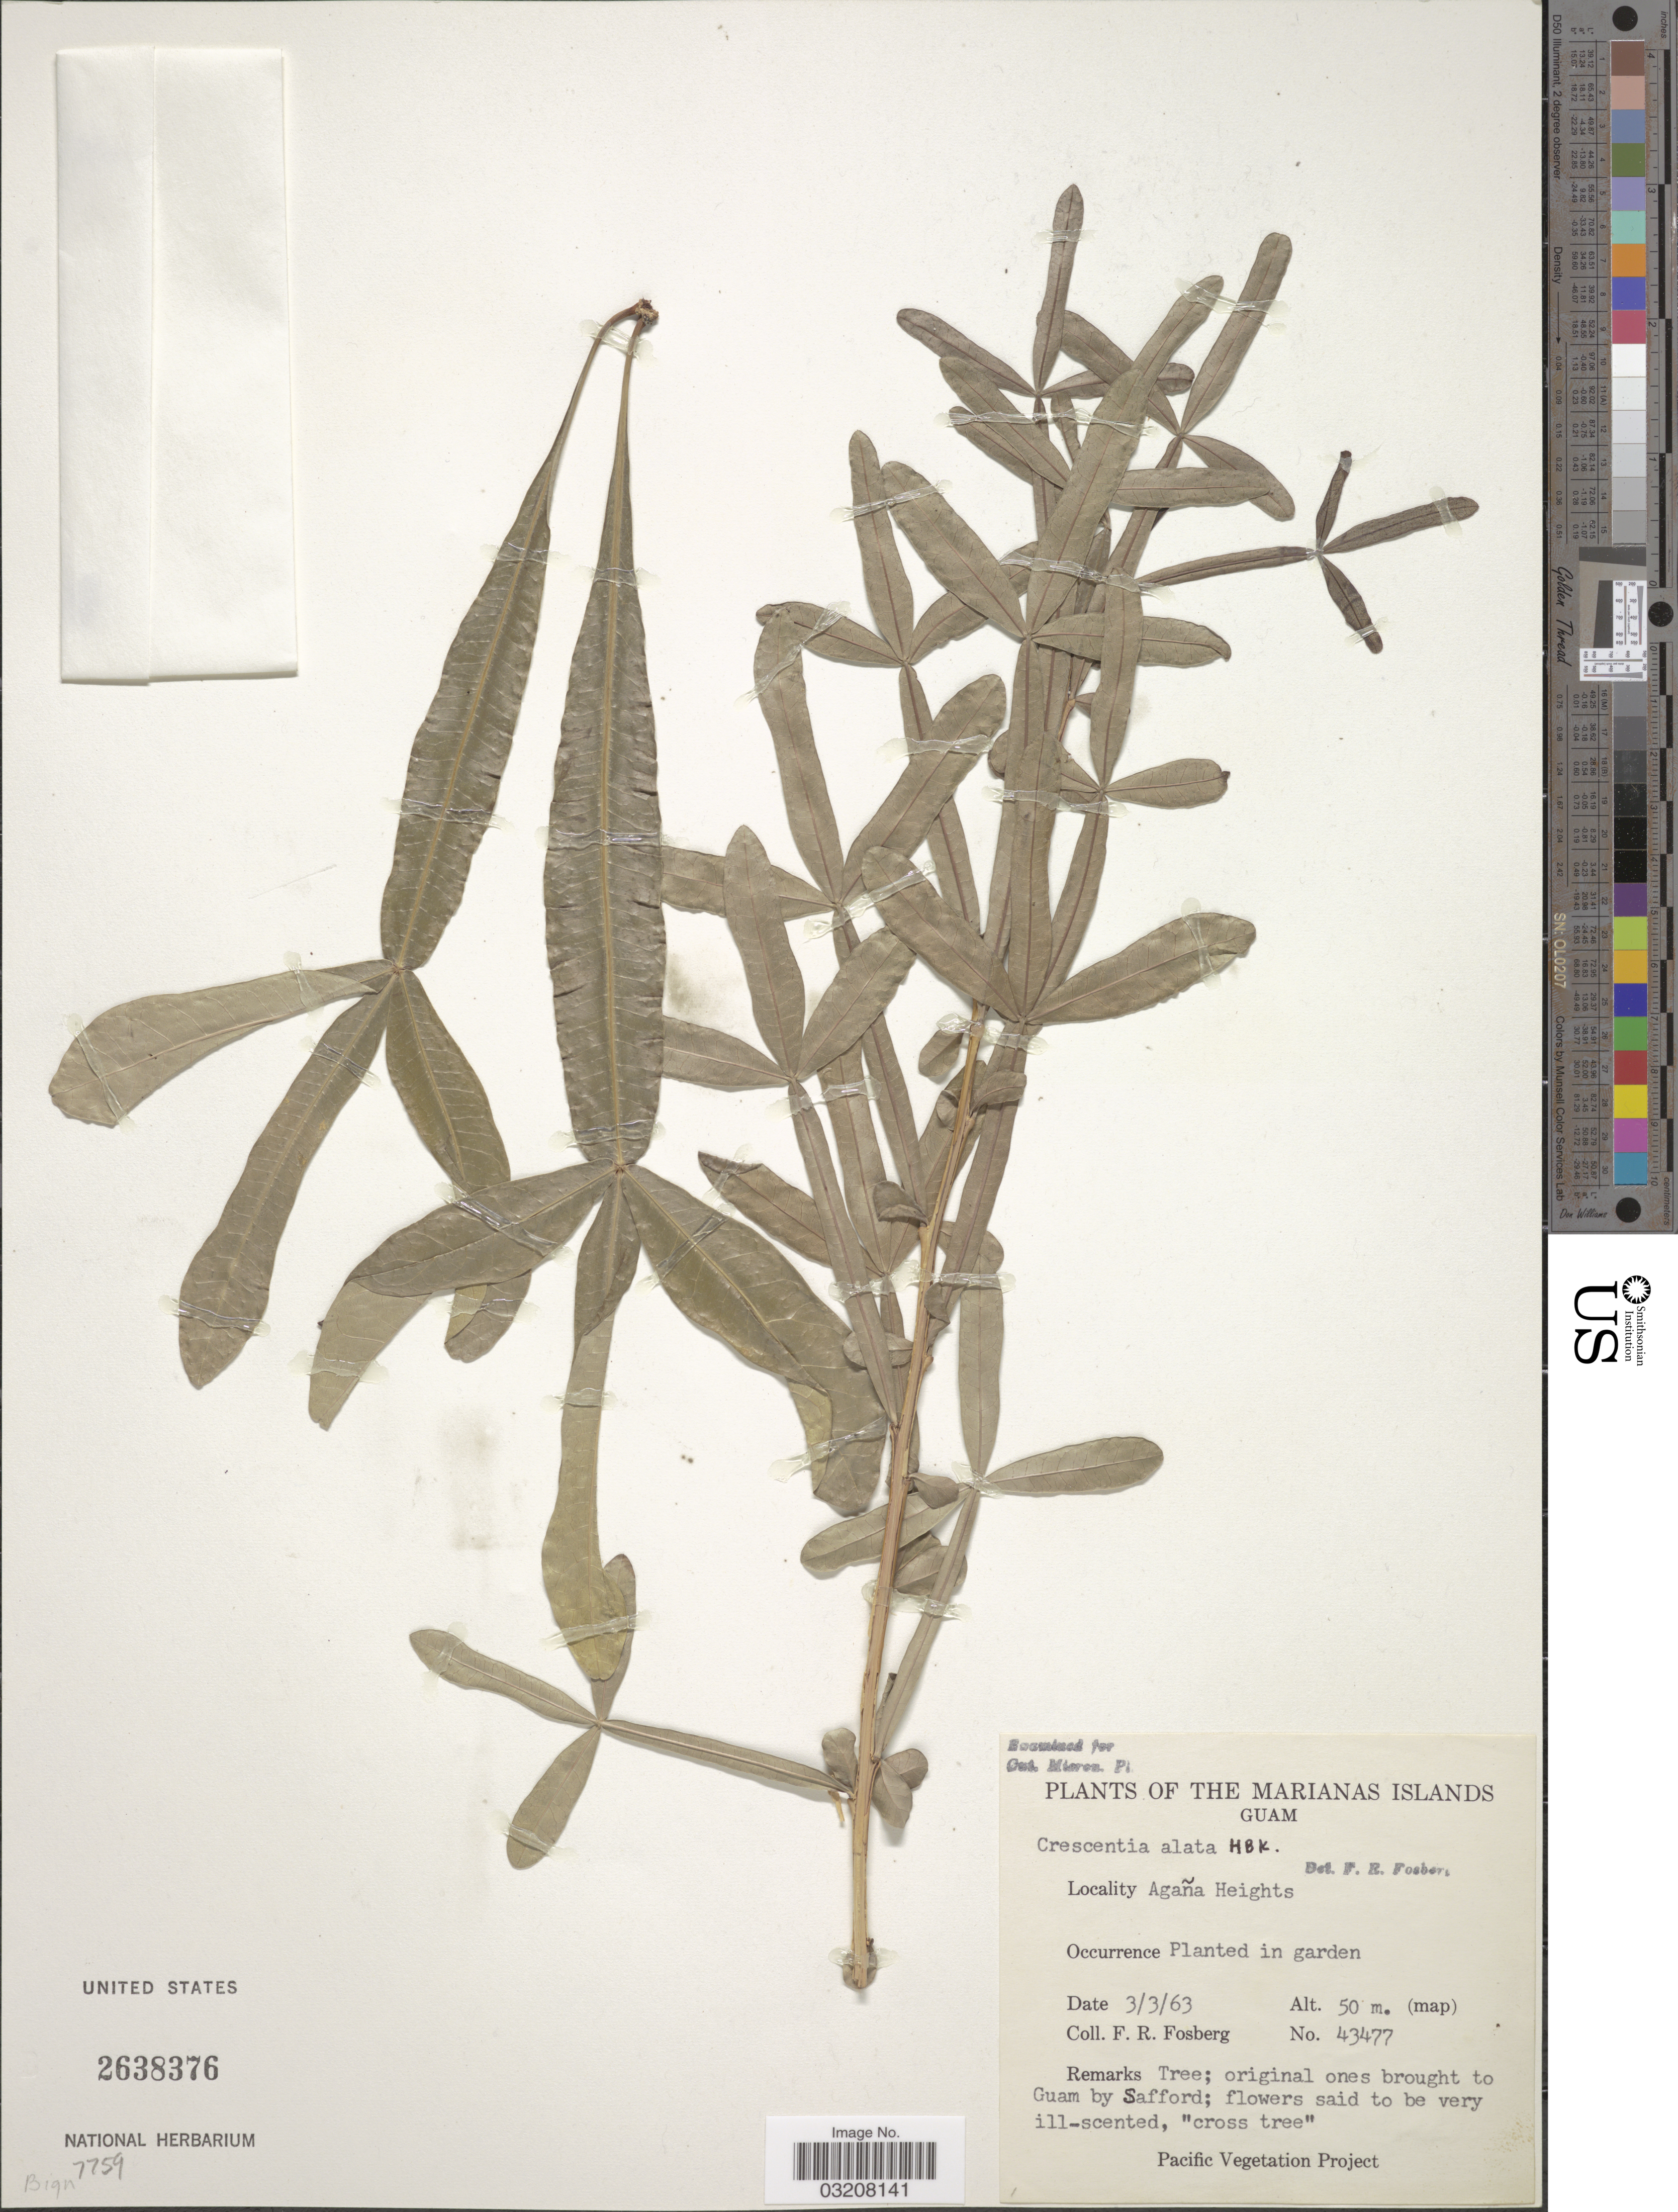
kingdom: Plantae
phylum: Tracheophyta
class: Magnoliopsida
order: Lamiales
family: Bignoniaceae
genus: Crescentia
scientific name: Crescentia alata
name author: Kunth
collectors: F. R. Fosberg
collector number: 43477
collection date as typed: Transcribed d/m/y: 3/3/63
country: Guam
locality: The Marianas Islands. Agaña Heights. Planted in garden.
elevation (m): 50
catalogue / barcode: US 2638376